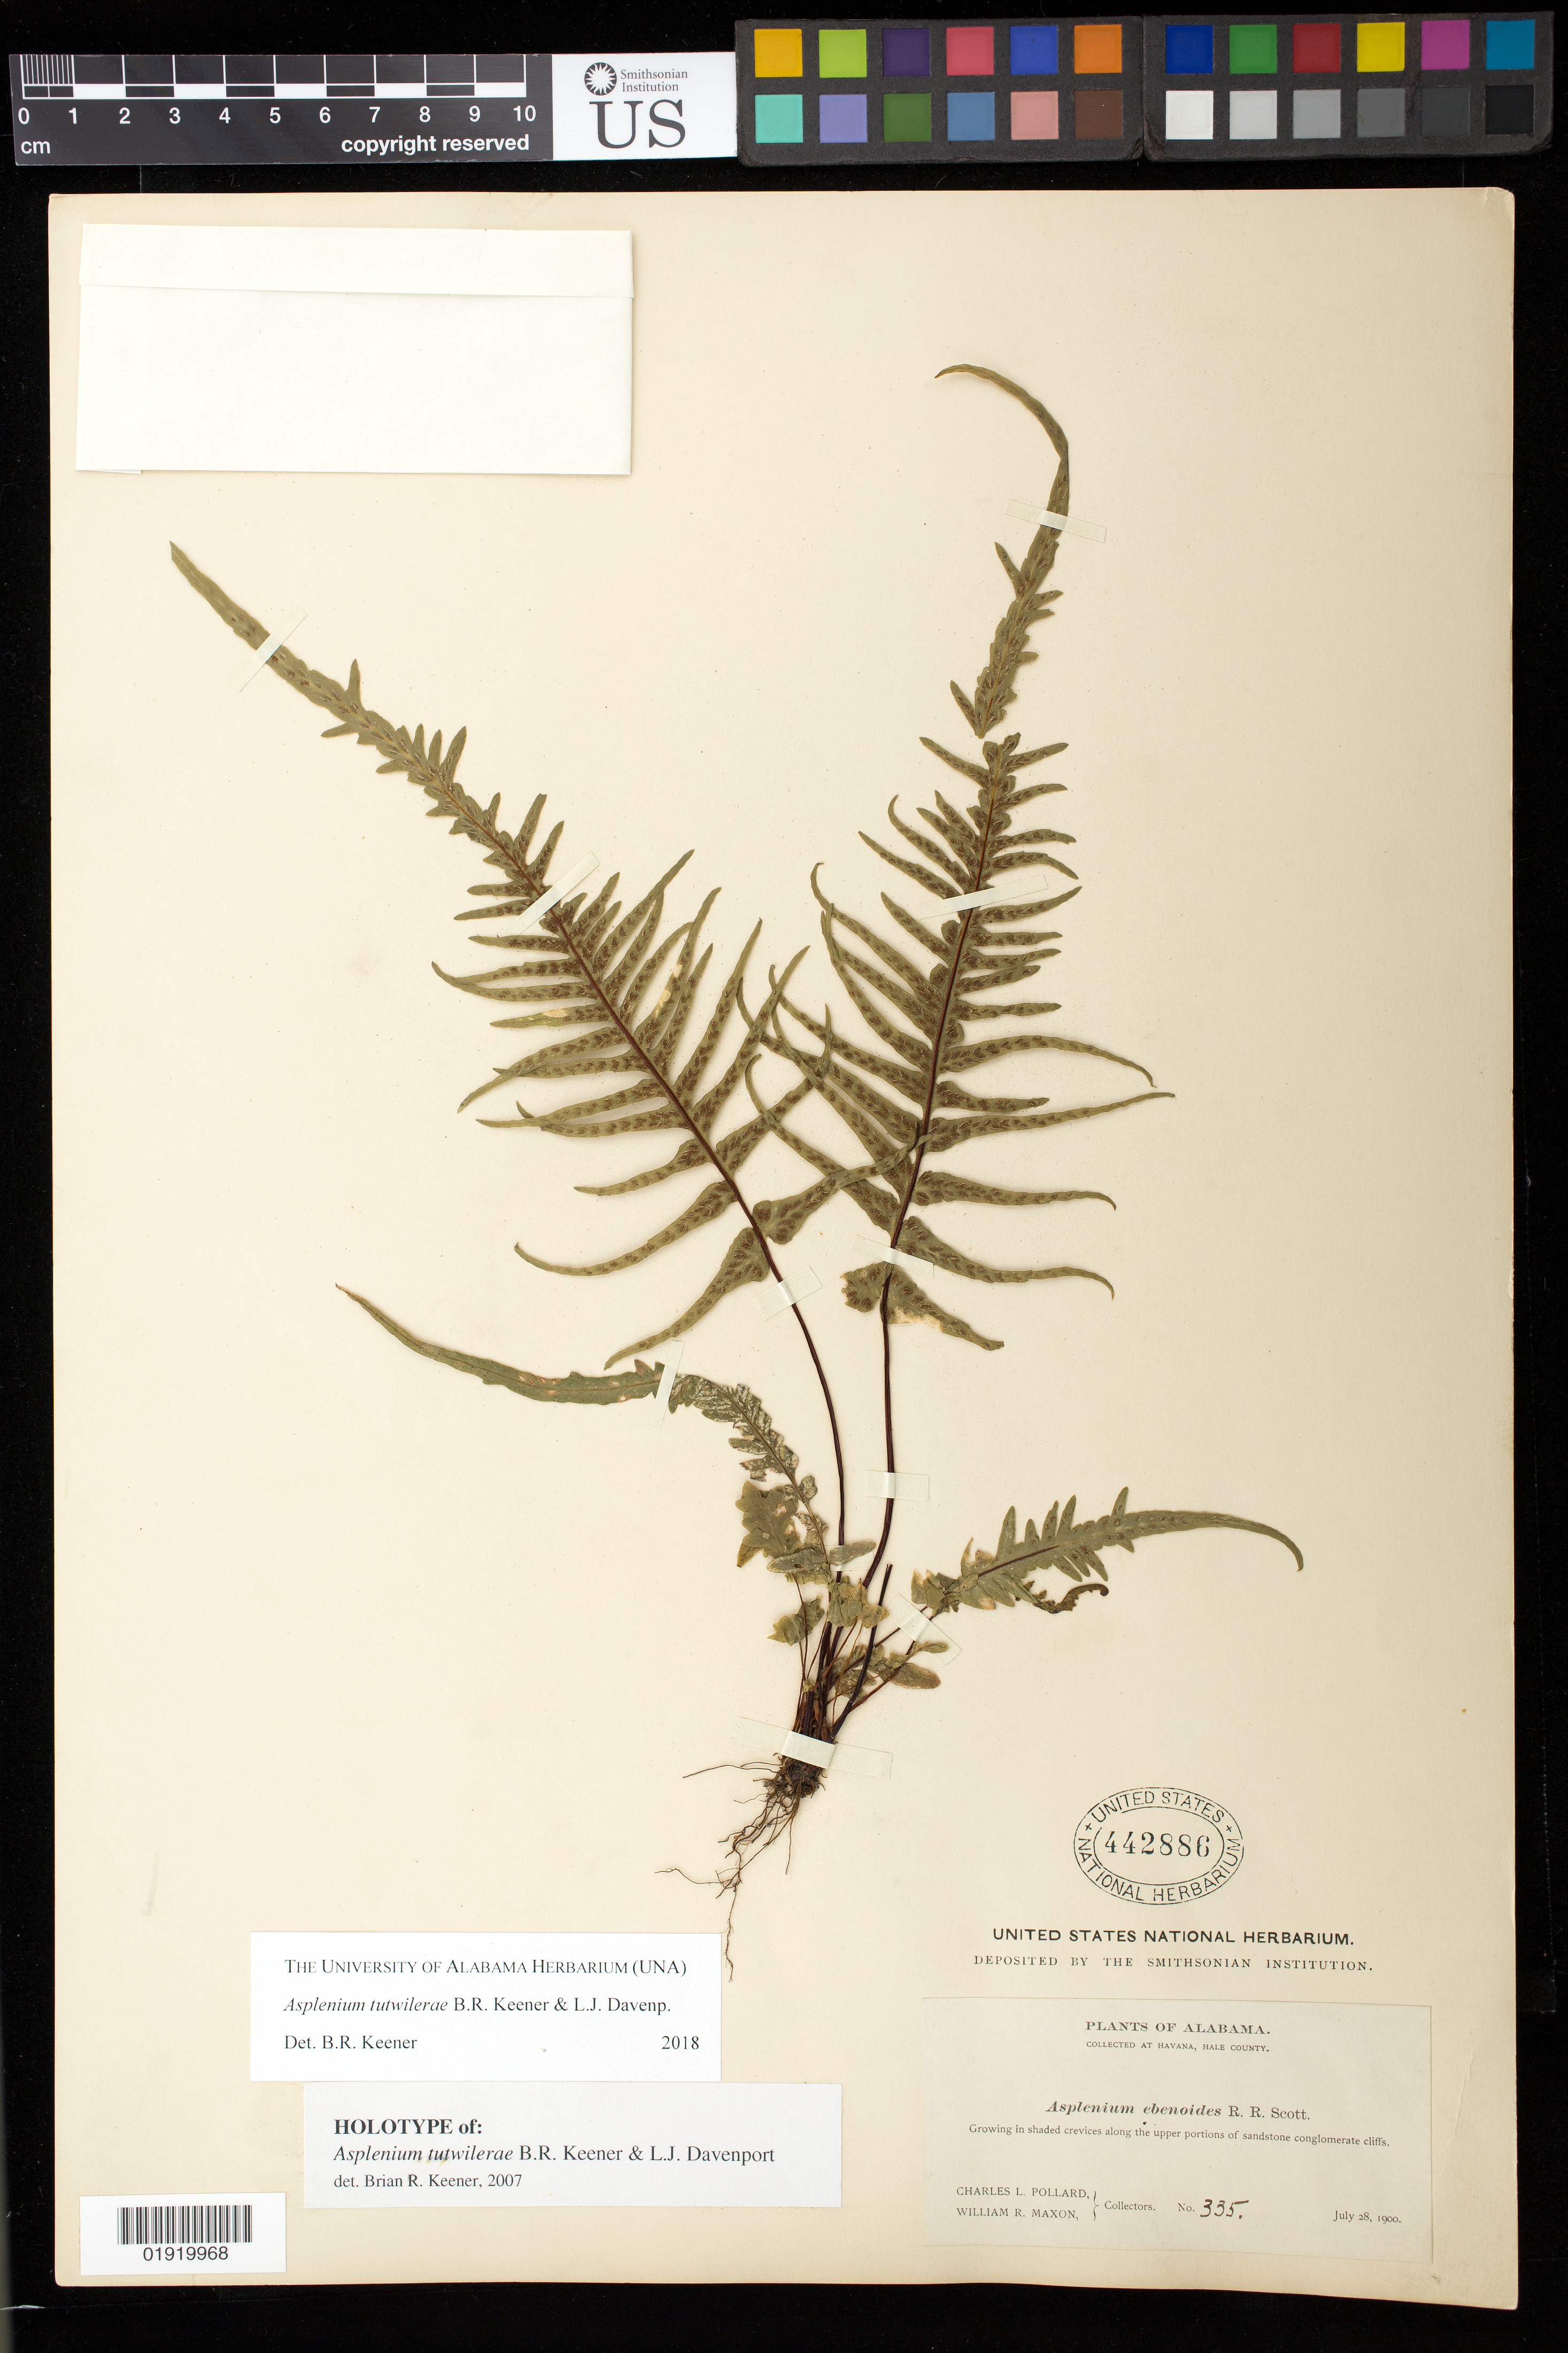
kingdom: Plantae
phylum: Tracheophyta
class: Polypodiopsida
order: Polypodiales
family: Aspleniaceae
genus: Asplenium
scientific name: Asplenium tutwilerae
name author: B.R. Keener & L.J. Davenp.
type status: Holotype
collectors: C. L. Pollard & W. R. Maxon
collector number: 335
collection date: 1900-07-28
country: United States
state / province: Alabama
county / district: Hale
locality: Alabama, Havana, Hale County.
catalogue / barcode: US 442886